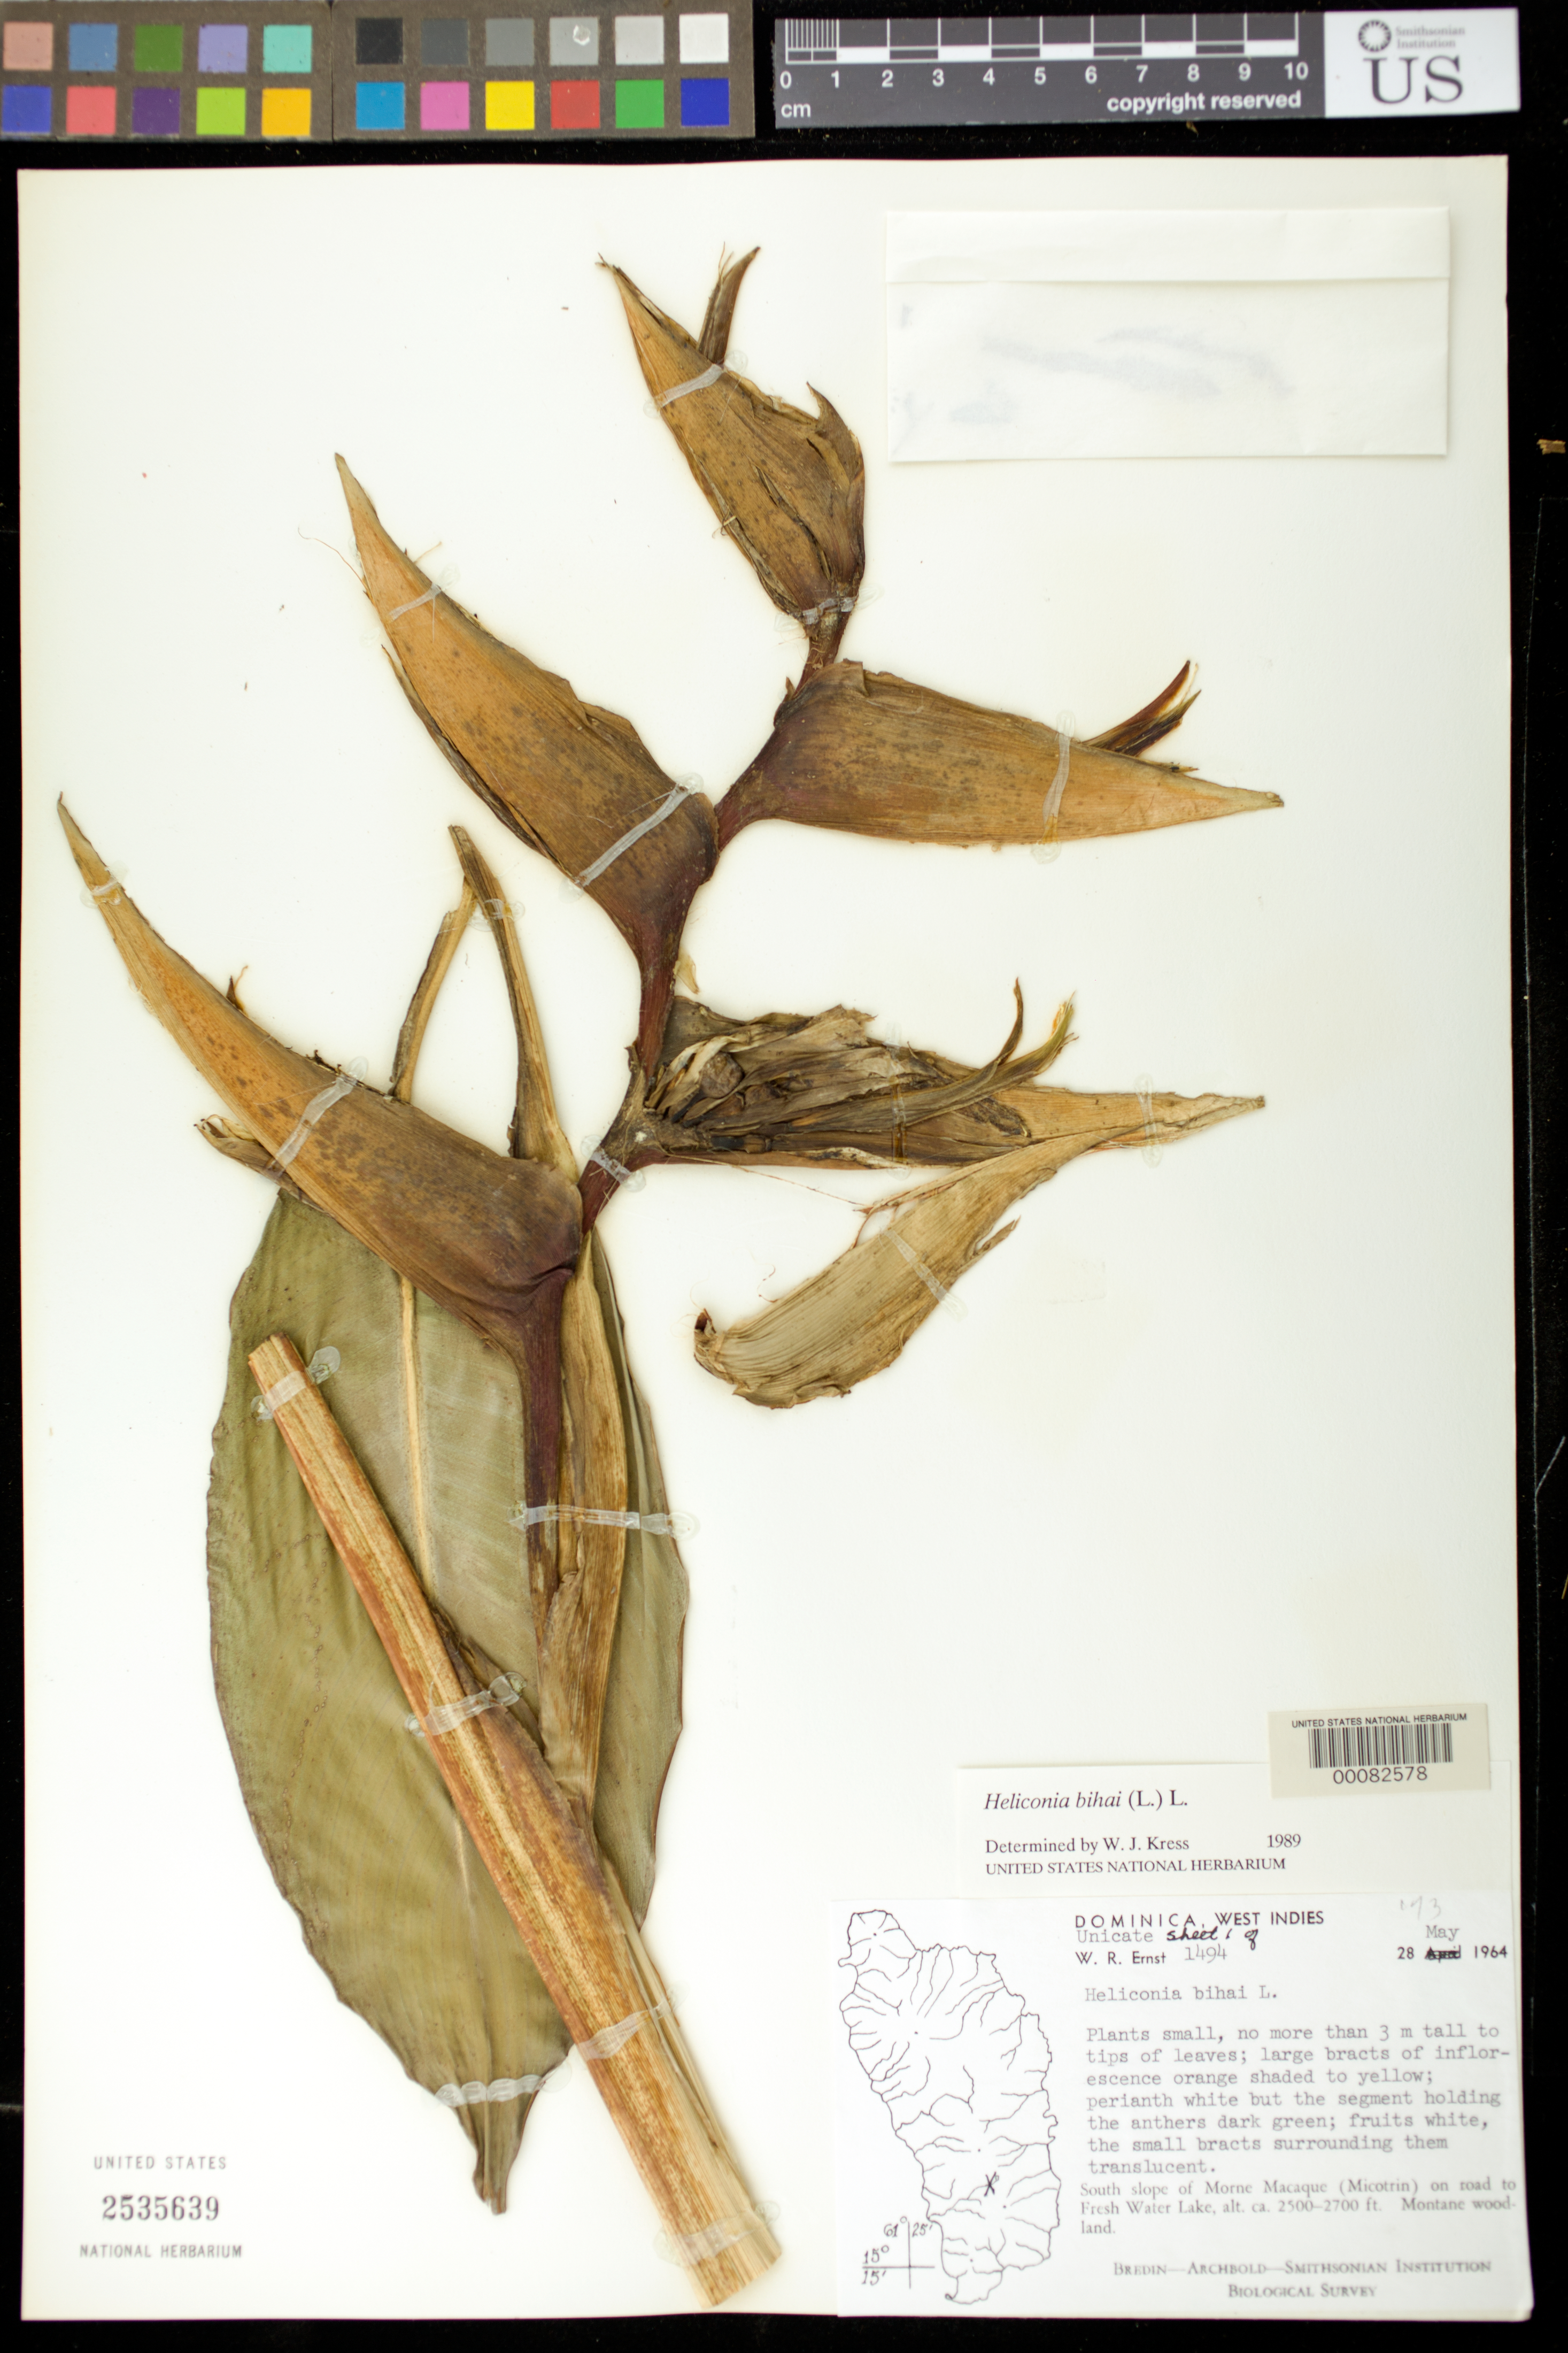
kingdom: Plantae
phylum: Tracheophyta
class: Liliopsida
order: Zingiberales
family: Heliconiaceae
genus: Heliconia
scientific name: Heliconia bihai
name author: (L.) L.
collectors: W. R. Ernst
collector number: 1494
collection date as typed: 28 May 1964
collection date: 1964-05-28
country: Dominica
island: Dominica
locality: S slope of morne macaque (micotrin) on road to fresh water lake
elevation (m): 762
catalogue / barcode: US 2535639